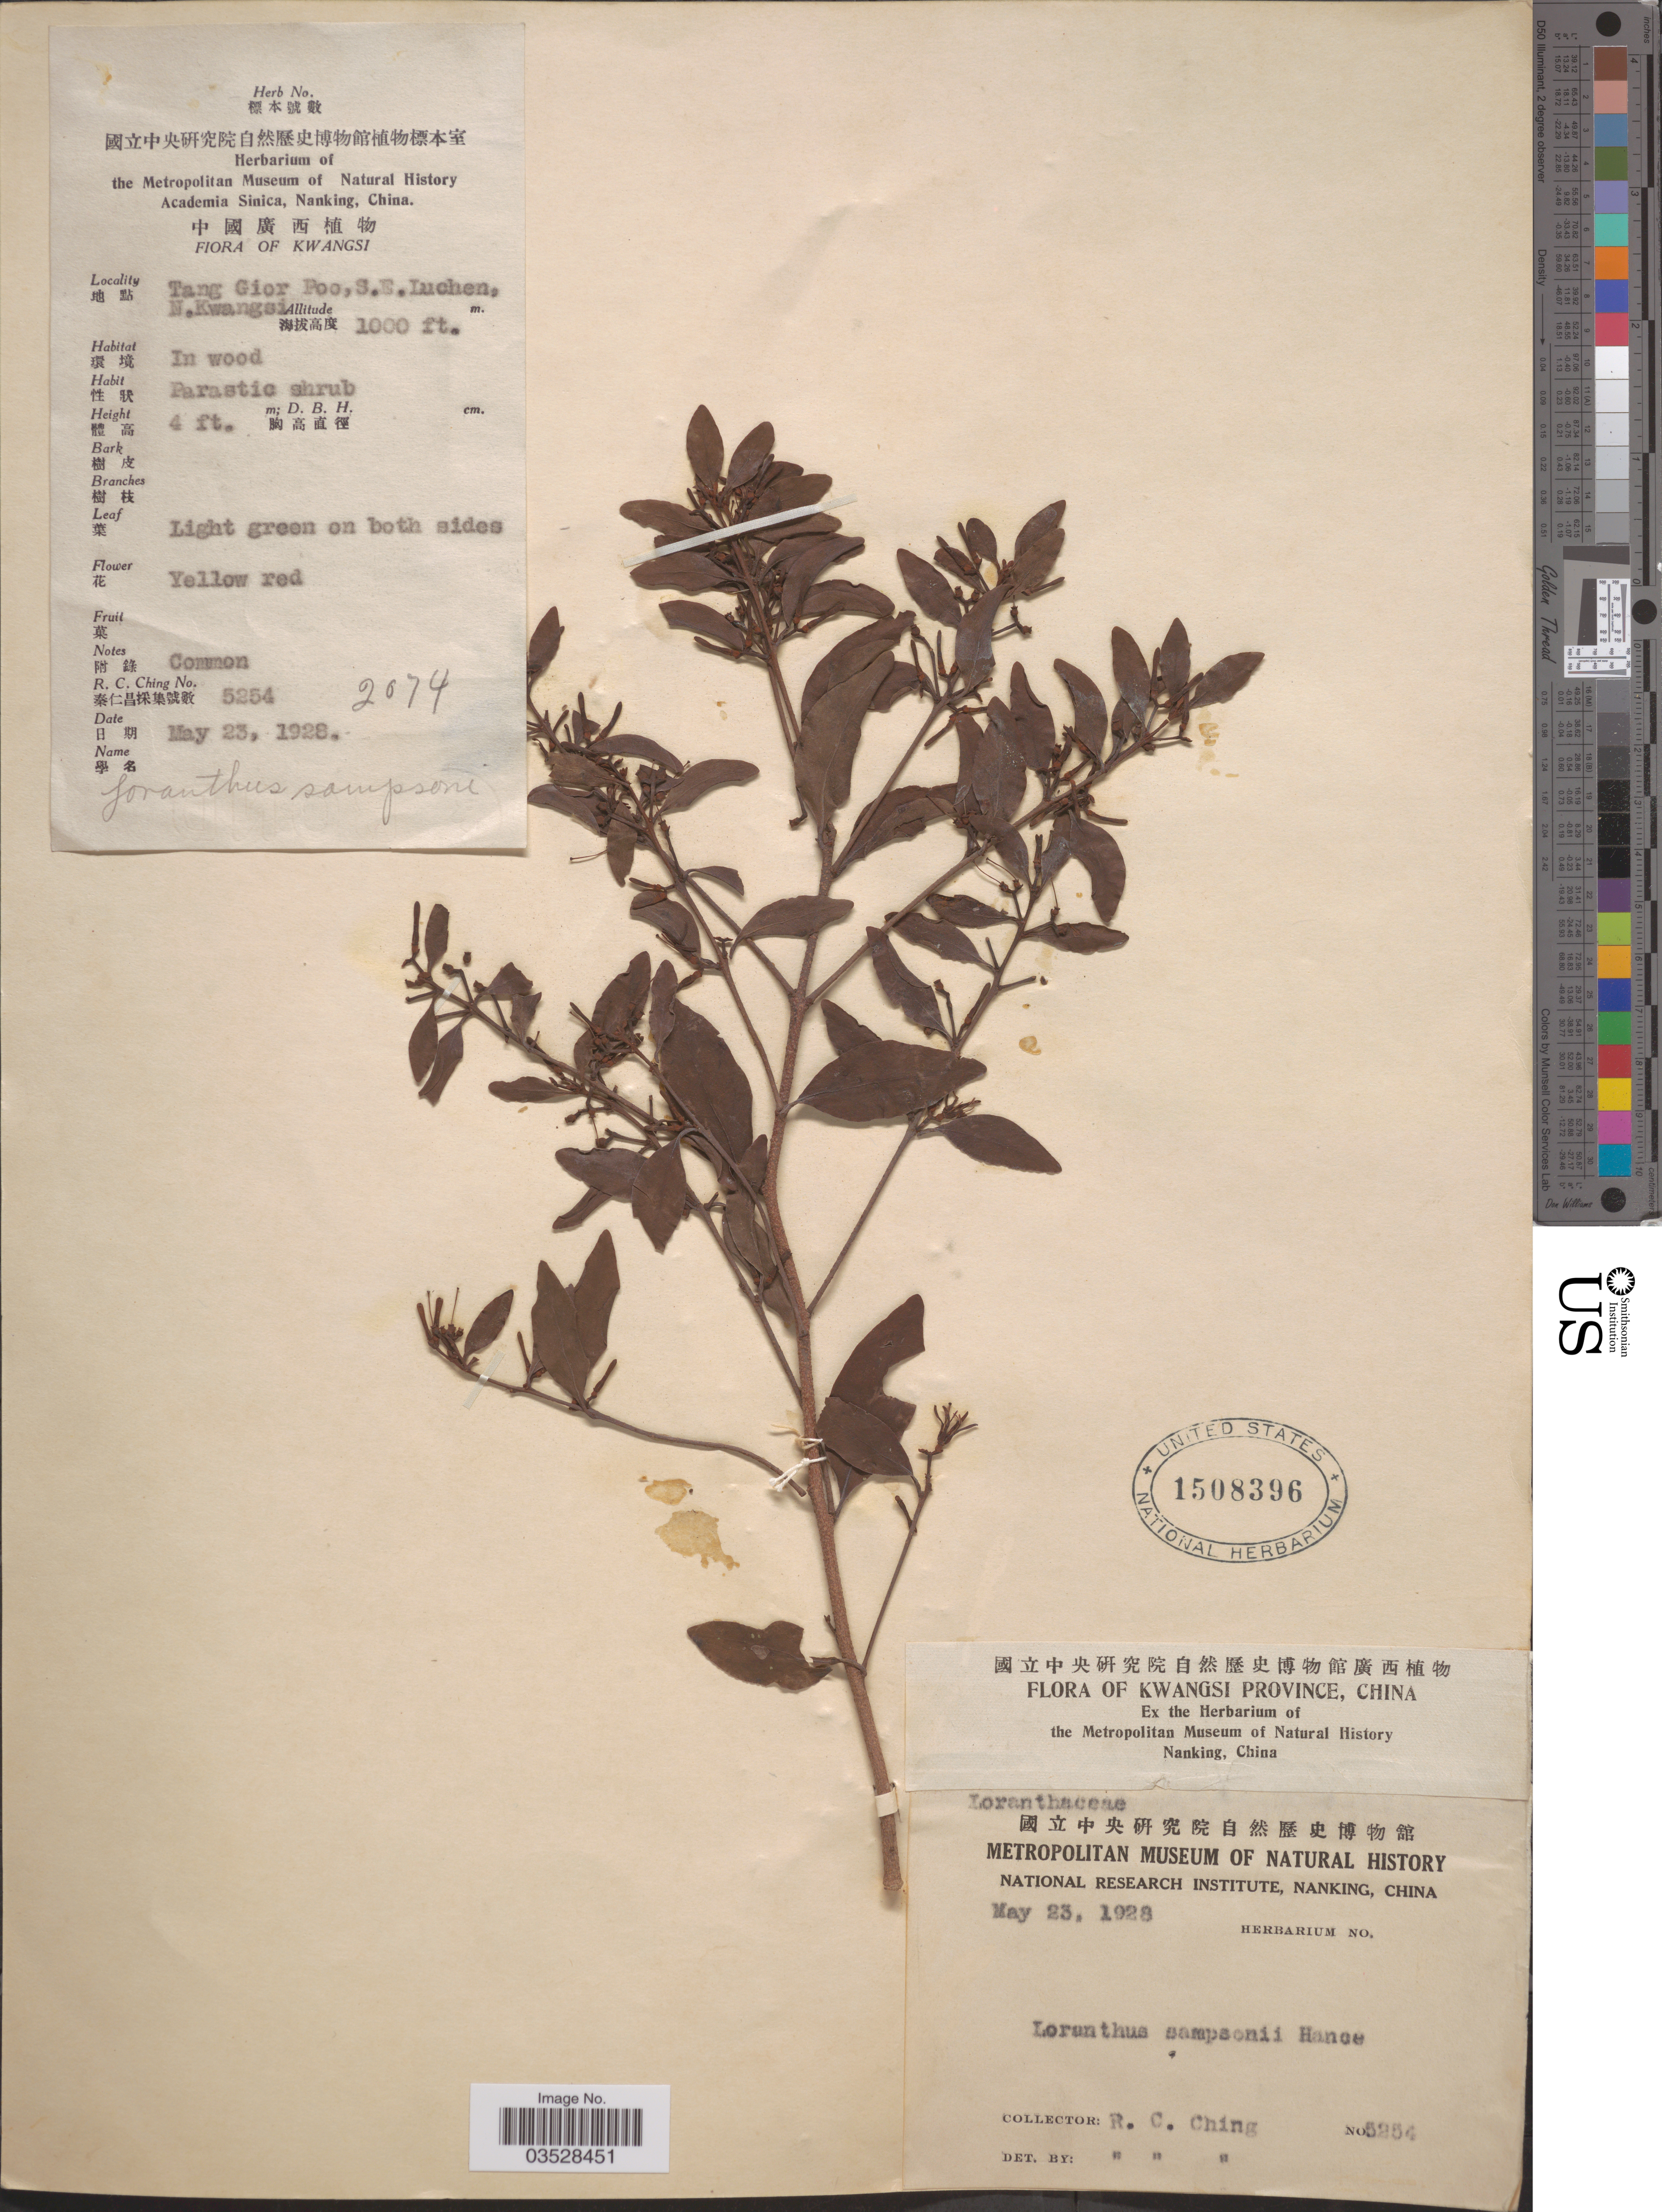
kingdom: Plantae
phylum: Tracheophyta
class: Magnoliopsida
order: Santalales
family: Loranthaceae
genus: Loranthus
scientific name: Loranthus sampsonii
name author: Hance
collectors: R. C. Ching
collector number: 5254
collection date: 1928-05-23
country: China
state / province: Guangxi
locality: Kwangsi Province. Tang Gior Poo, S. E Luchen, N. Kwangsi.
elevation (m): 305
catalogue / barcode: US 1508396